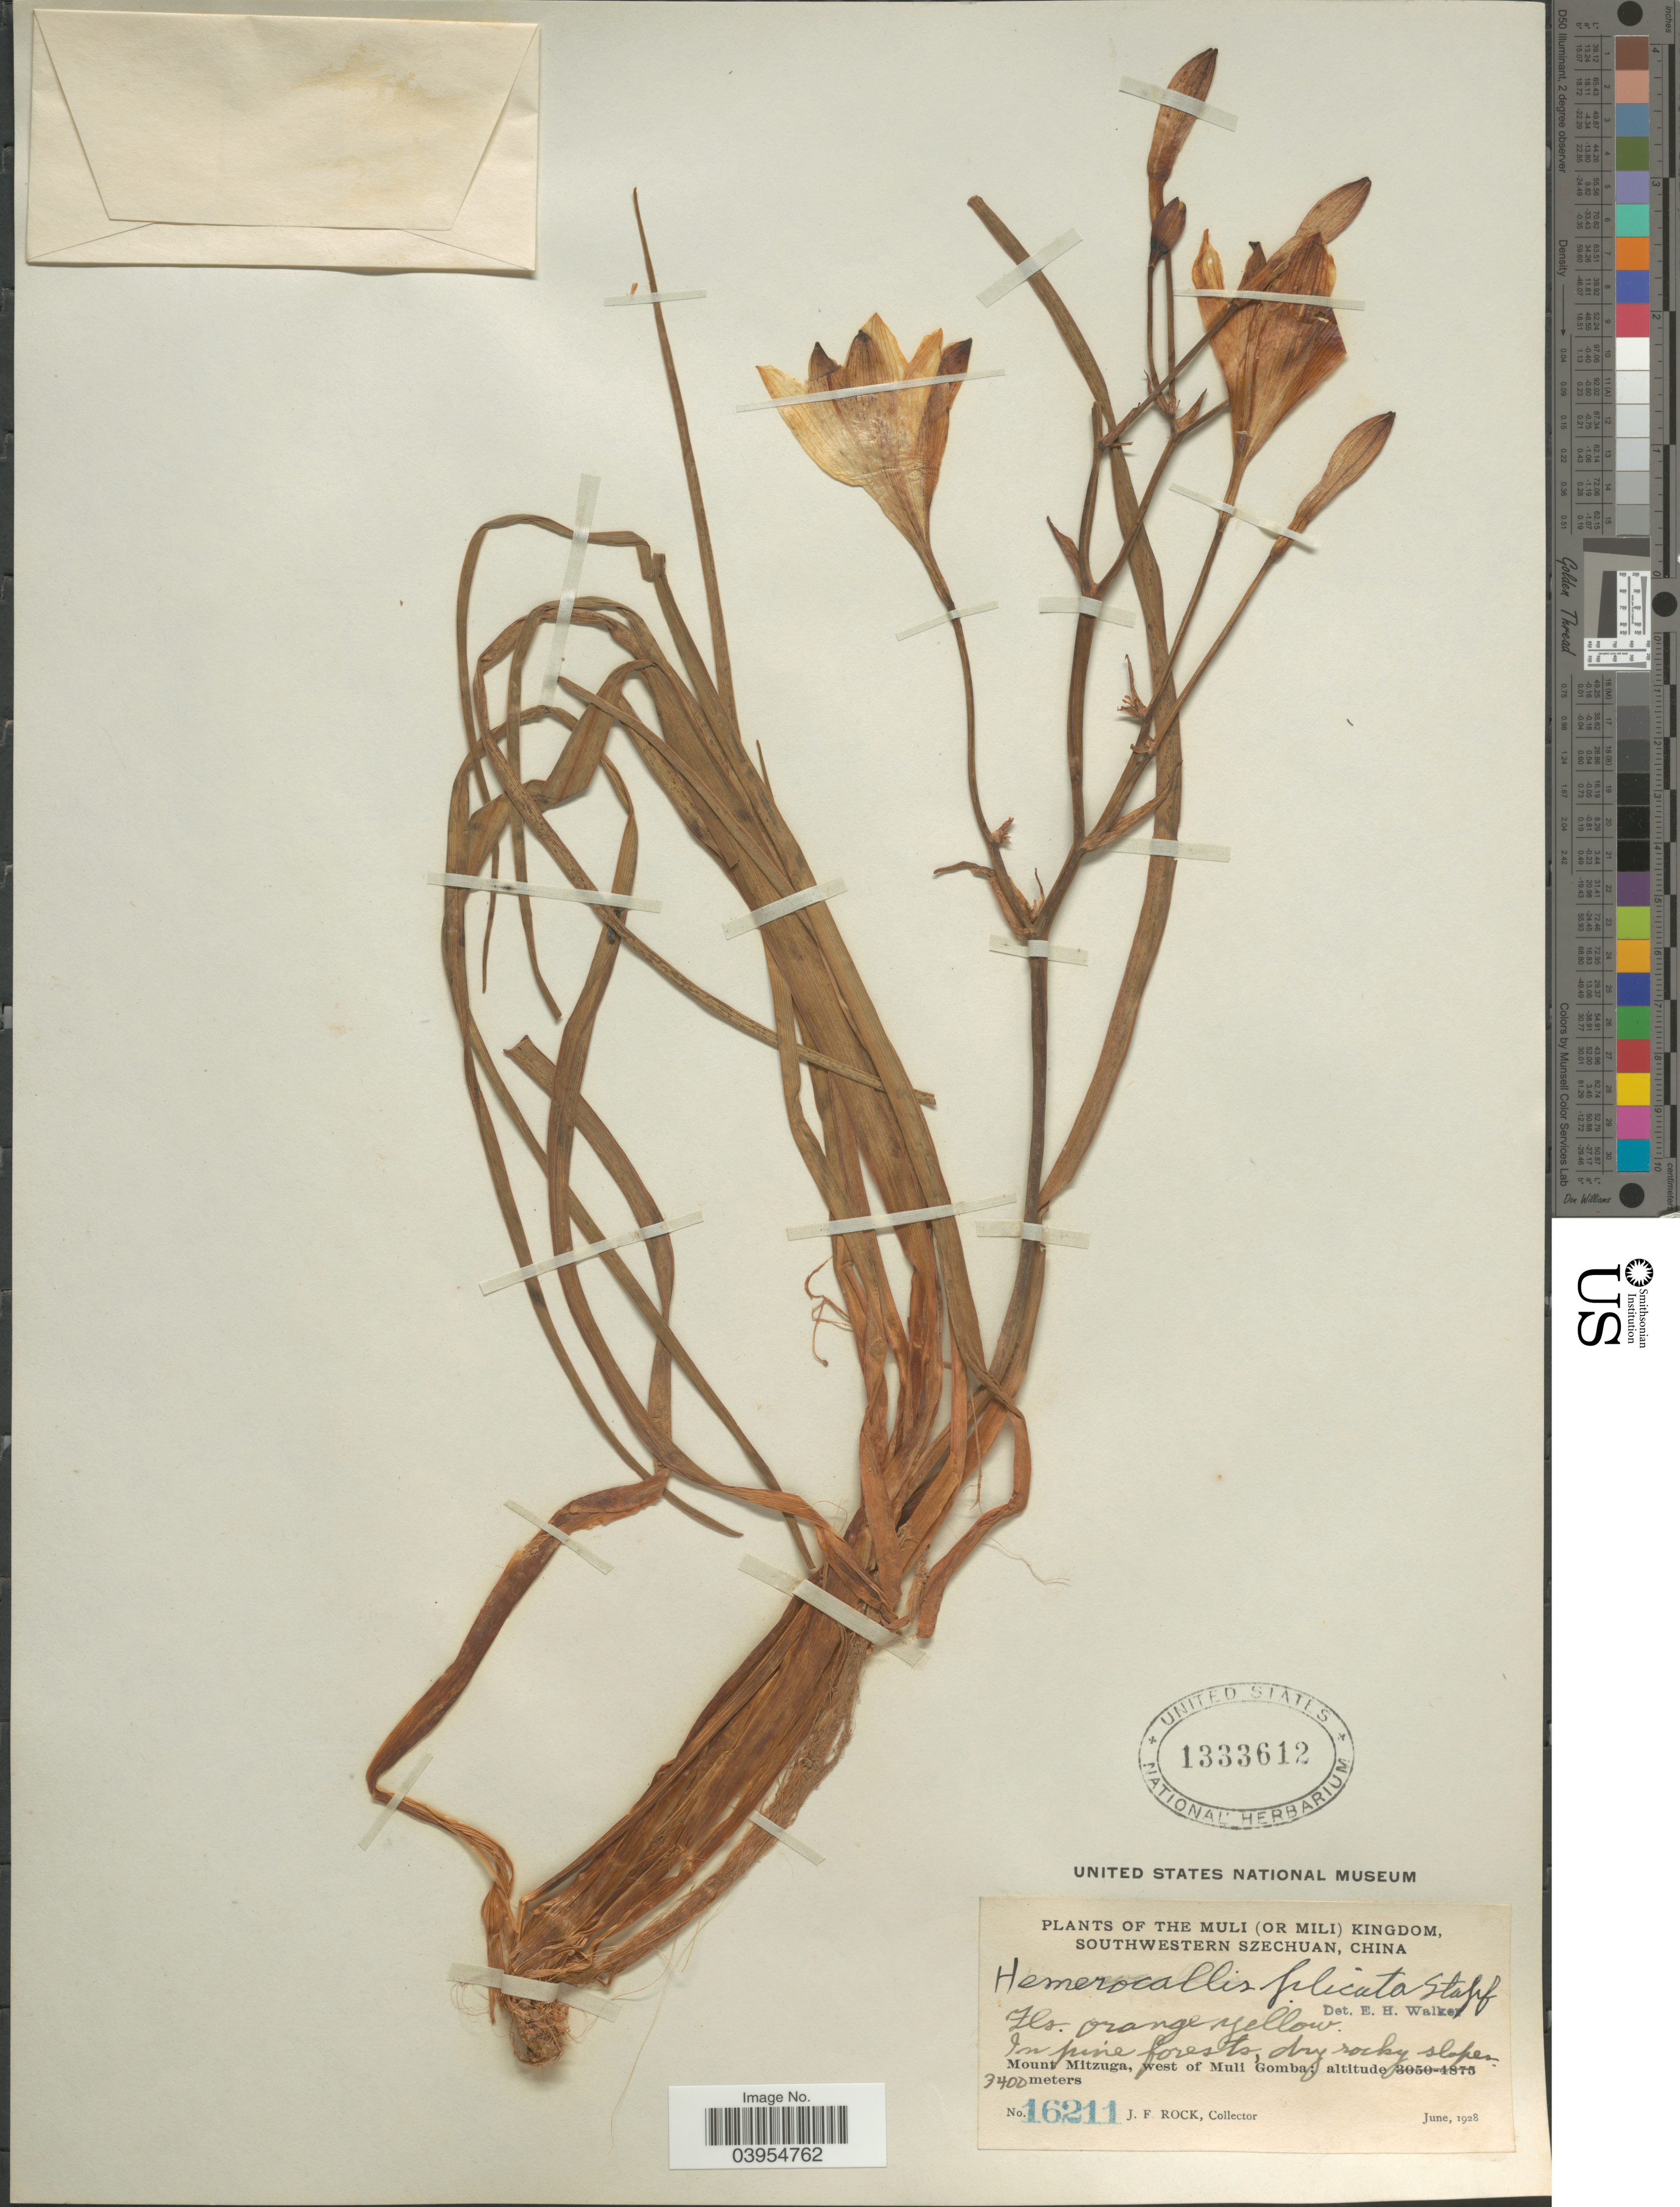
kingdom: Plantae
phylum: Tracheophyta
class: Liliopsida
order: Asparagales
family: Asphodelaceae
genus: Hemerocallis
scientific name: Hemerocallis plicata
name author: Stapf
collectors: J. Rock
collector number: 16211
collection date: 1928-06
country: China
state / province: Sichuan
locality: The Muli (or Mili) Kingdom, Southwestern Szechuan. Mount Mitzuga, west of Muli Gomba.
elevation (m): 3400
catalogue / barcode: US 1333612